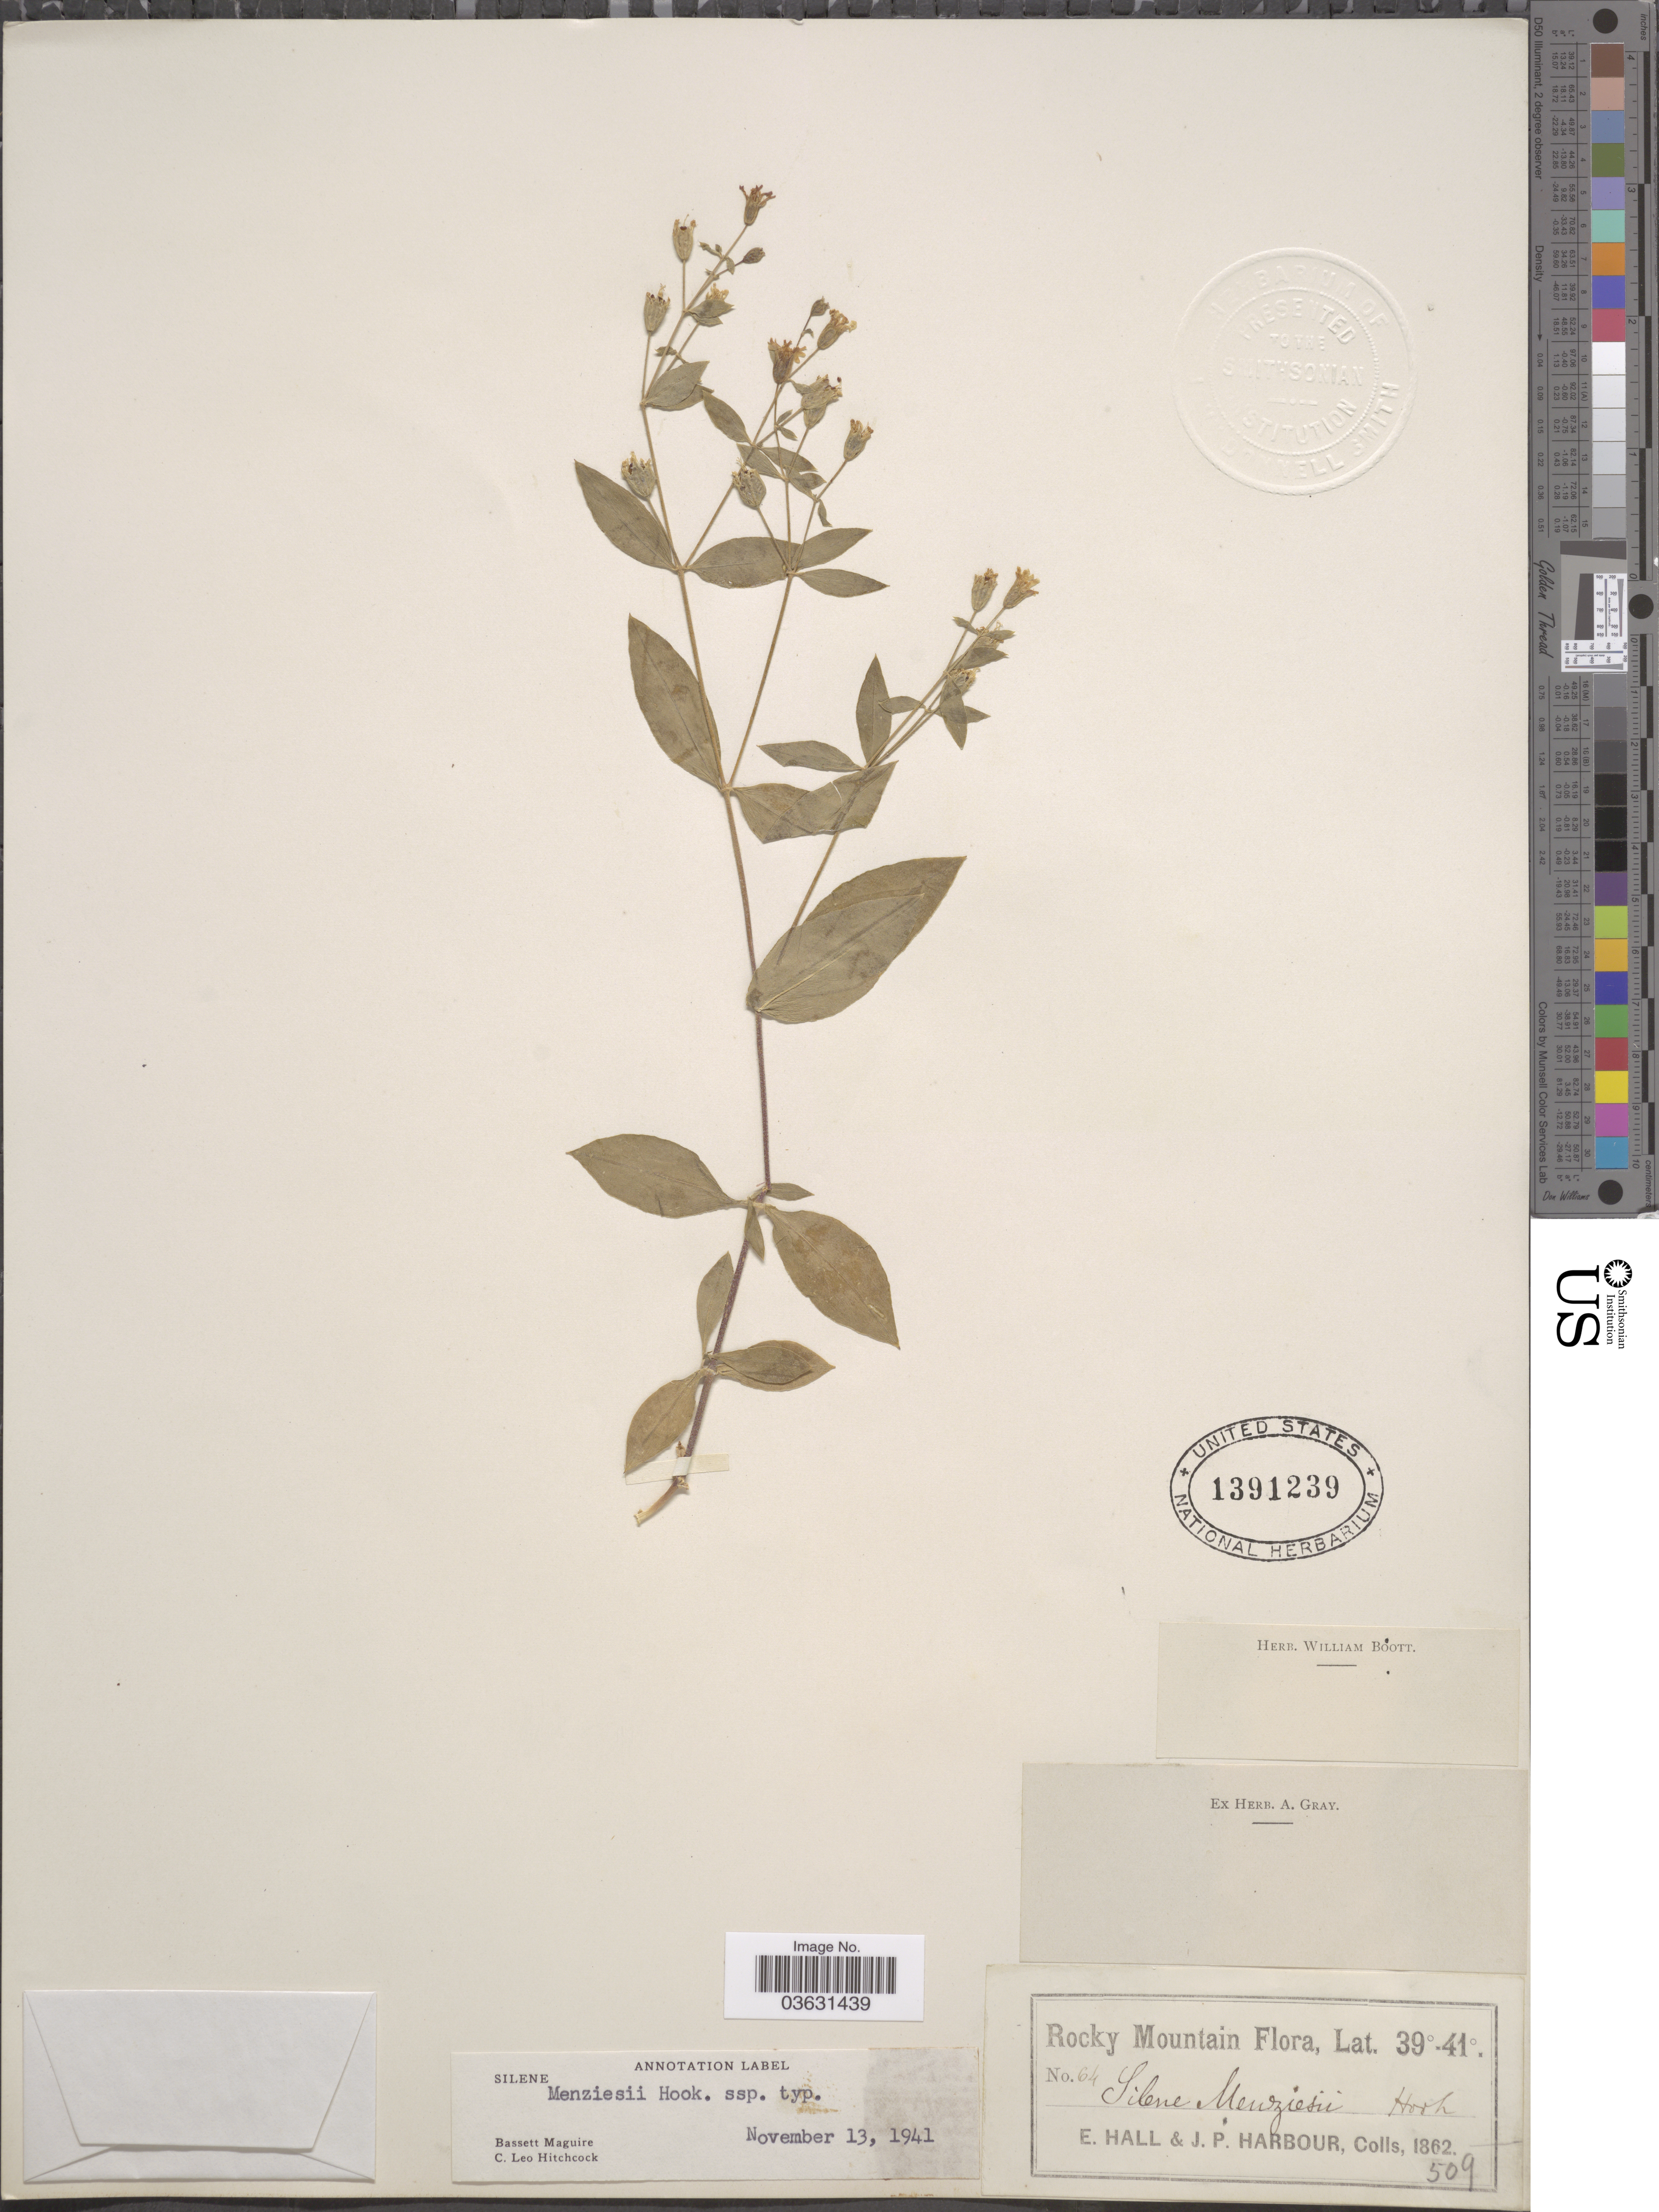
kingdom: Plantae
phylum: Tracheophyta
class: Magnoliopsida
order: Caryophyllales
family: Caryophyllaceae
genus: Silene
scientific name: Silene menziesii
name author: Hook.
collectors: E. Hall & J. Harbour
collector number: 64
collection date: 1862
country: United States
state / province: Colorado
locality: Rocky Mountain.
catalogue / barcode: US 1391239